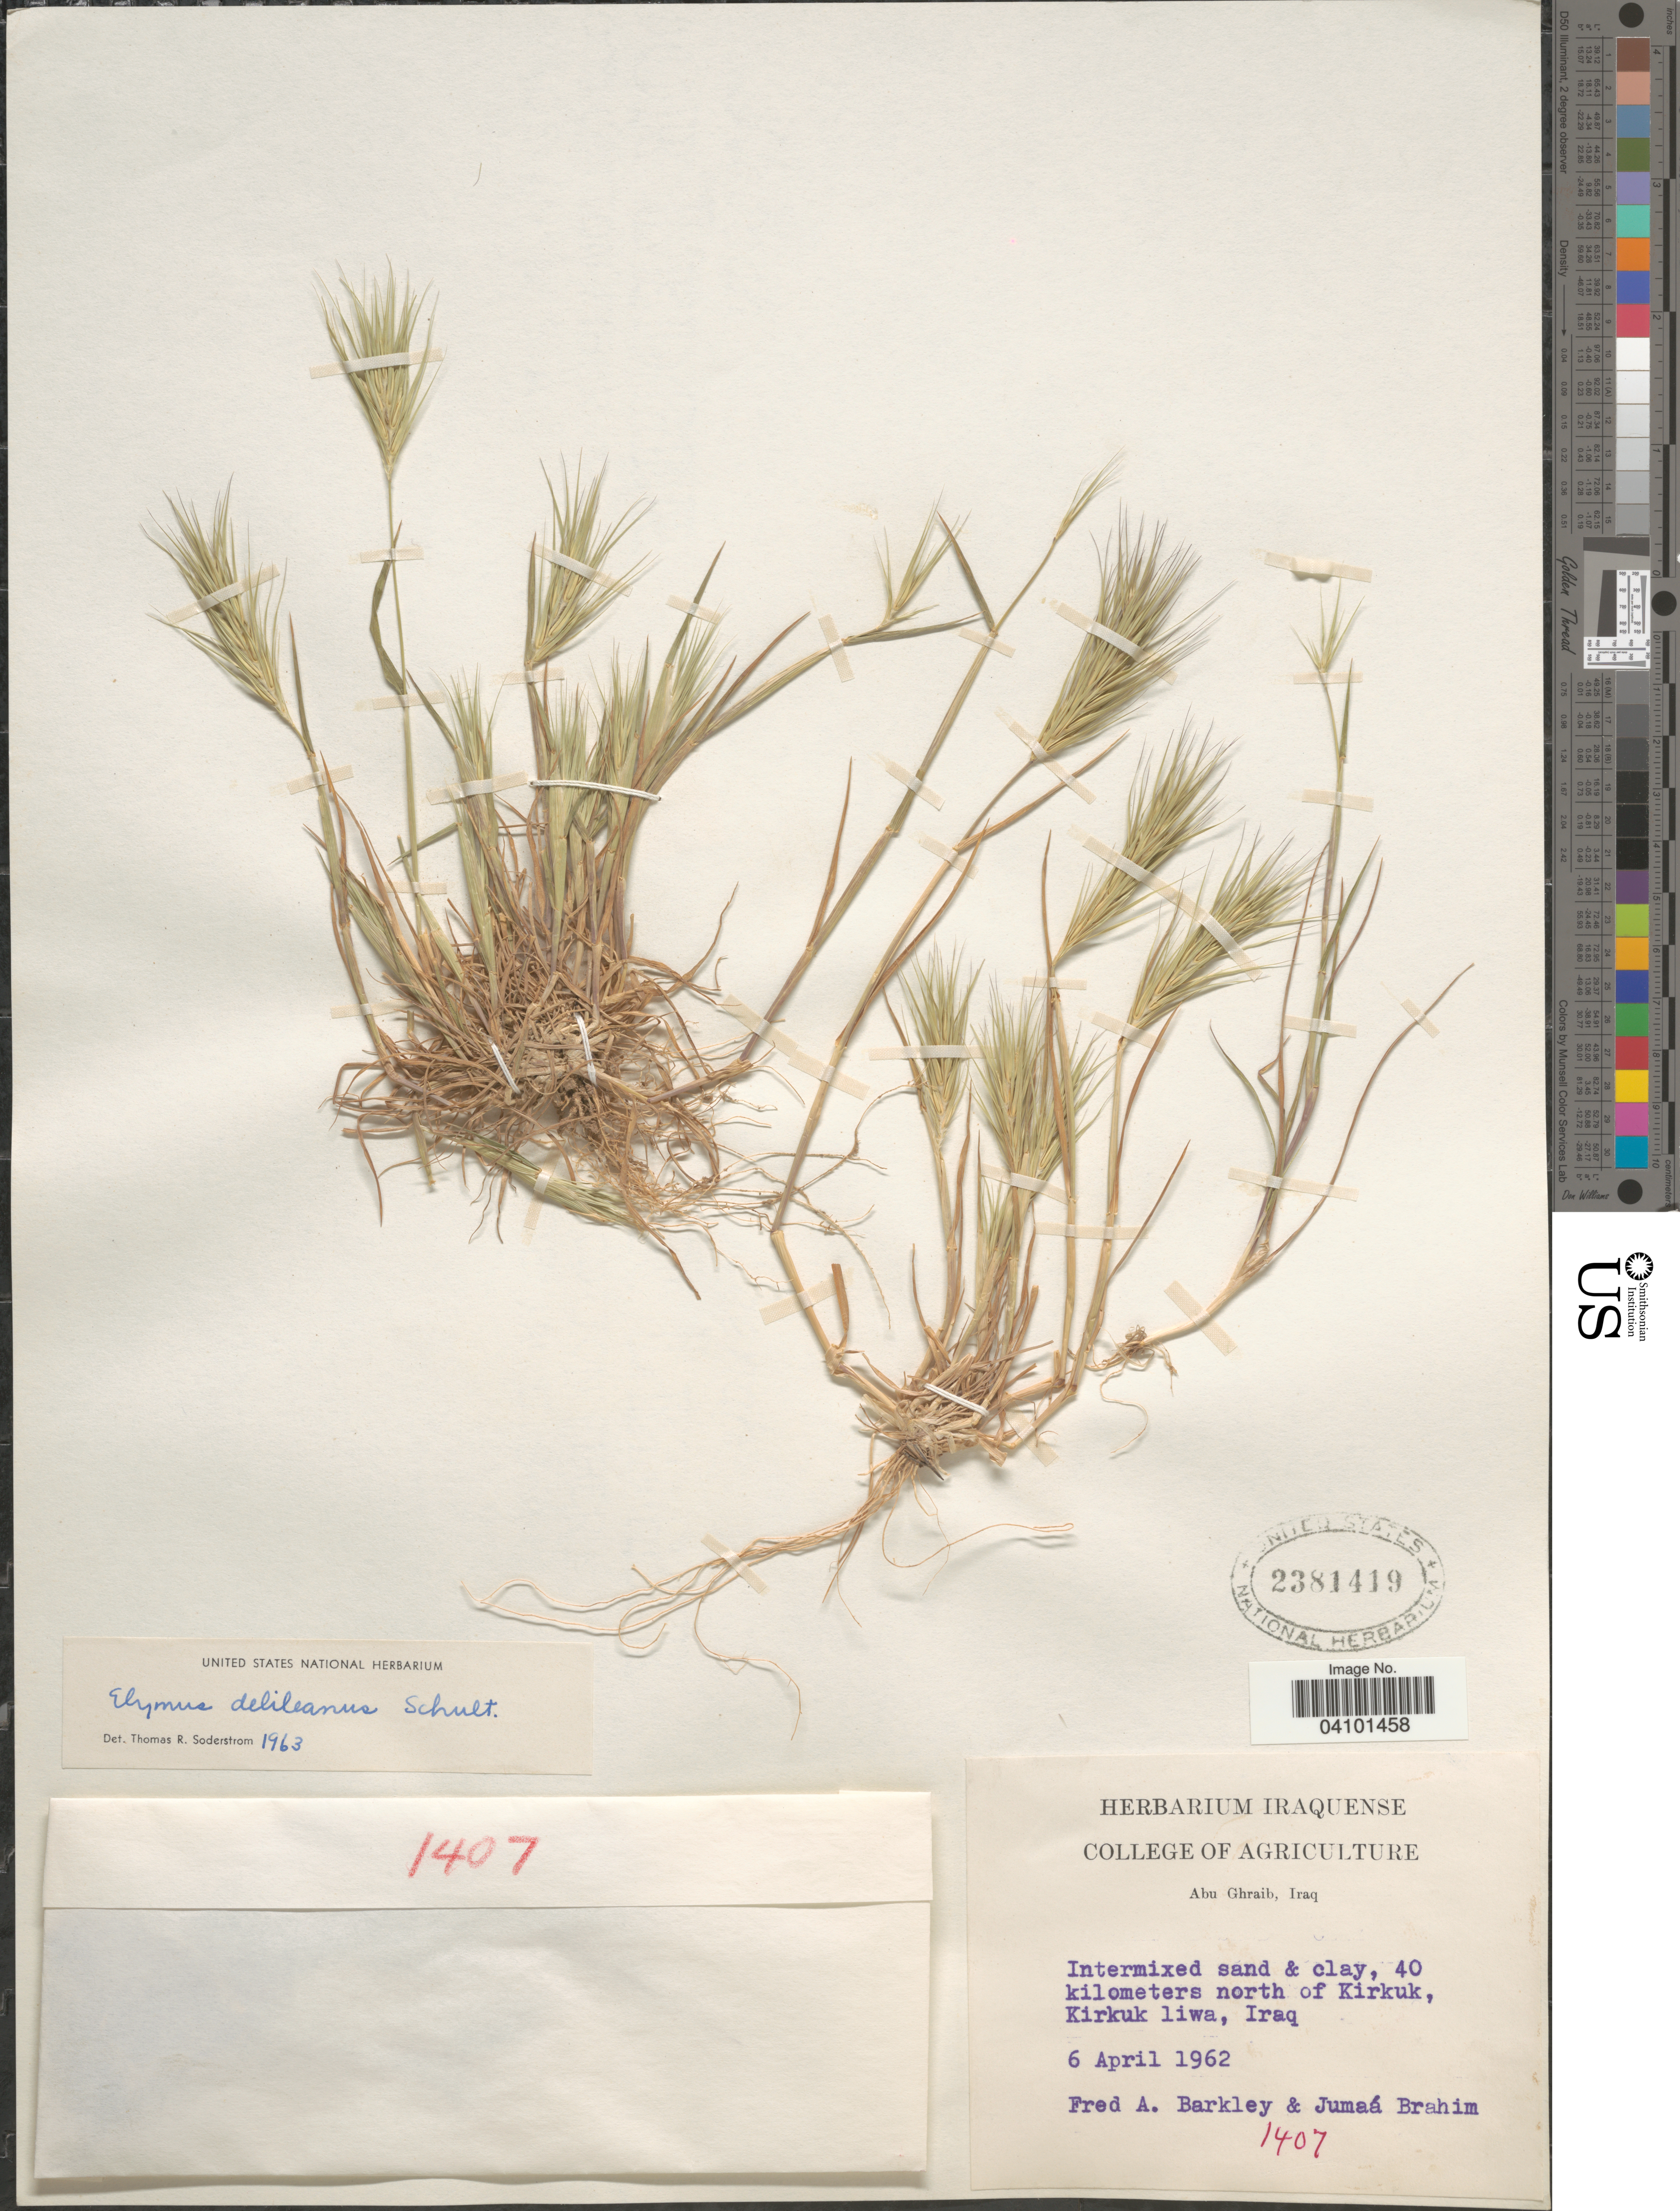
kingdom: Plantae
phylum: Tracheophyta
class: Liliopsida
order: Poales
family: Poaceae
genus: Crithopsis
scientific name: Crithopsis delileana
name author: (Schult.) Roshev.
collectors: F. A. Barkley & Brahim M., J.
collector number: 1407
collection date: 1962-04-06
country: Iraq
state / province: Kirkūk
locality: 40 kilometers north of Kirkuk, Kirkuk liwa.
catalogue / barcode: US 2381419